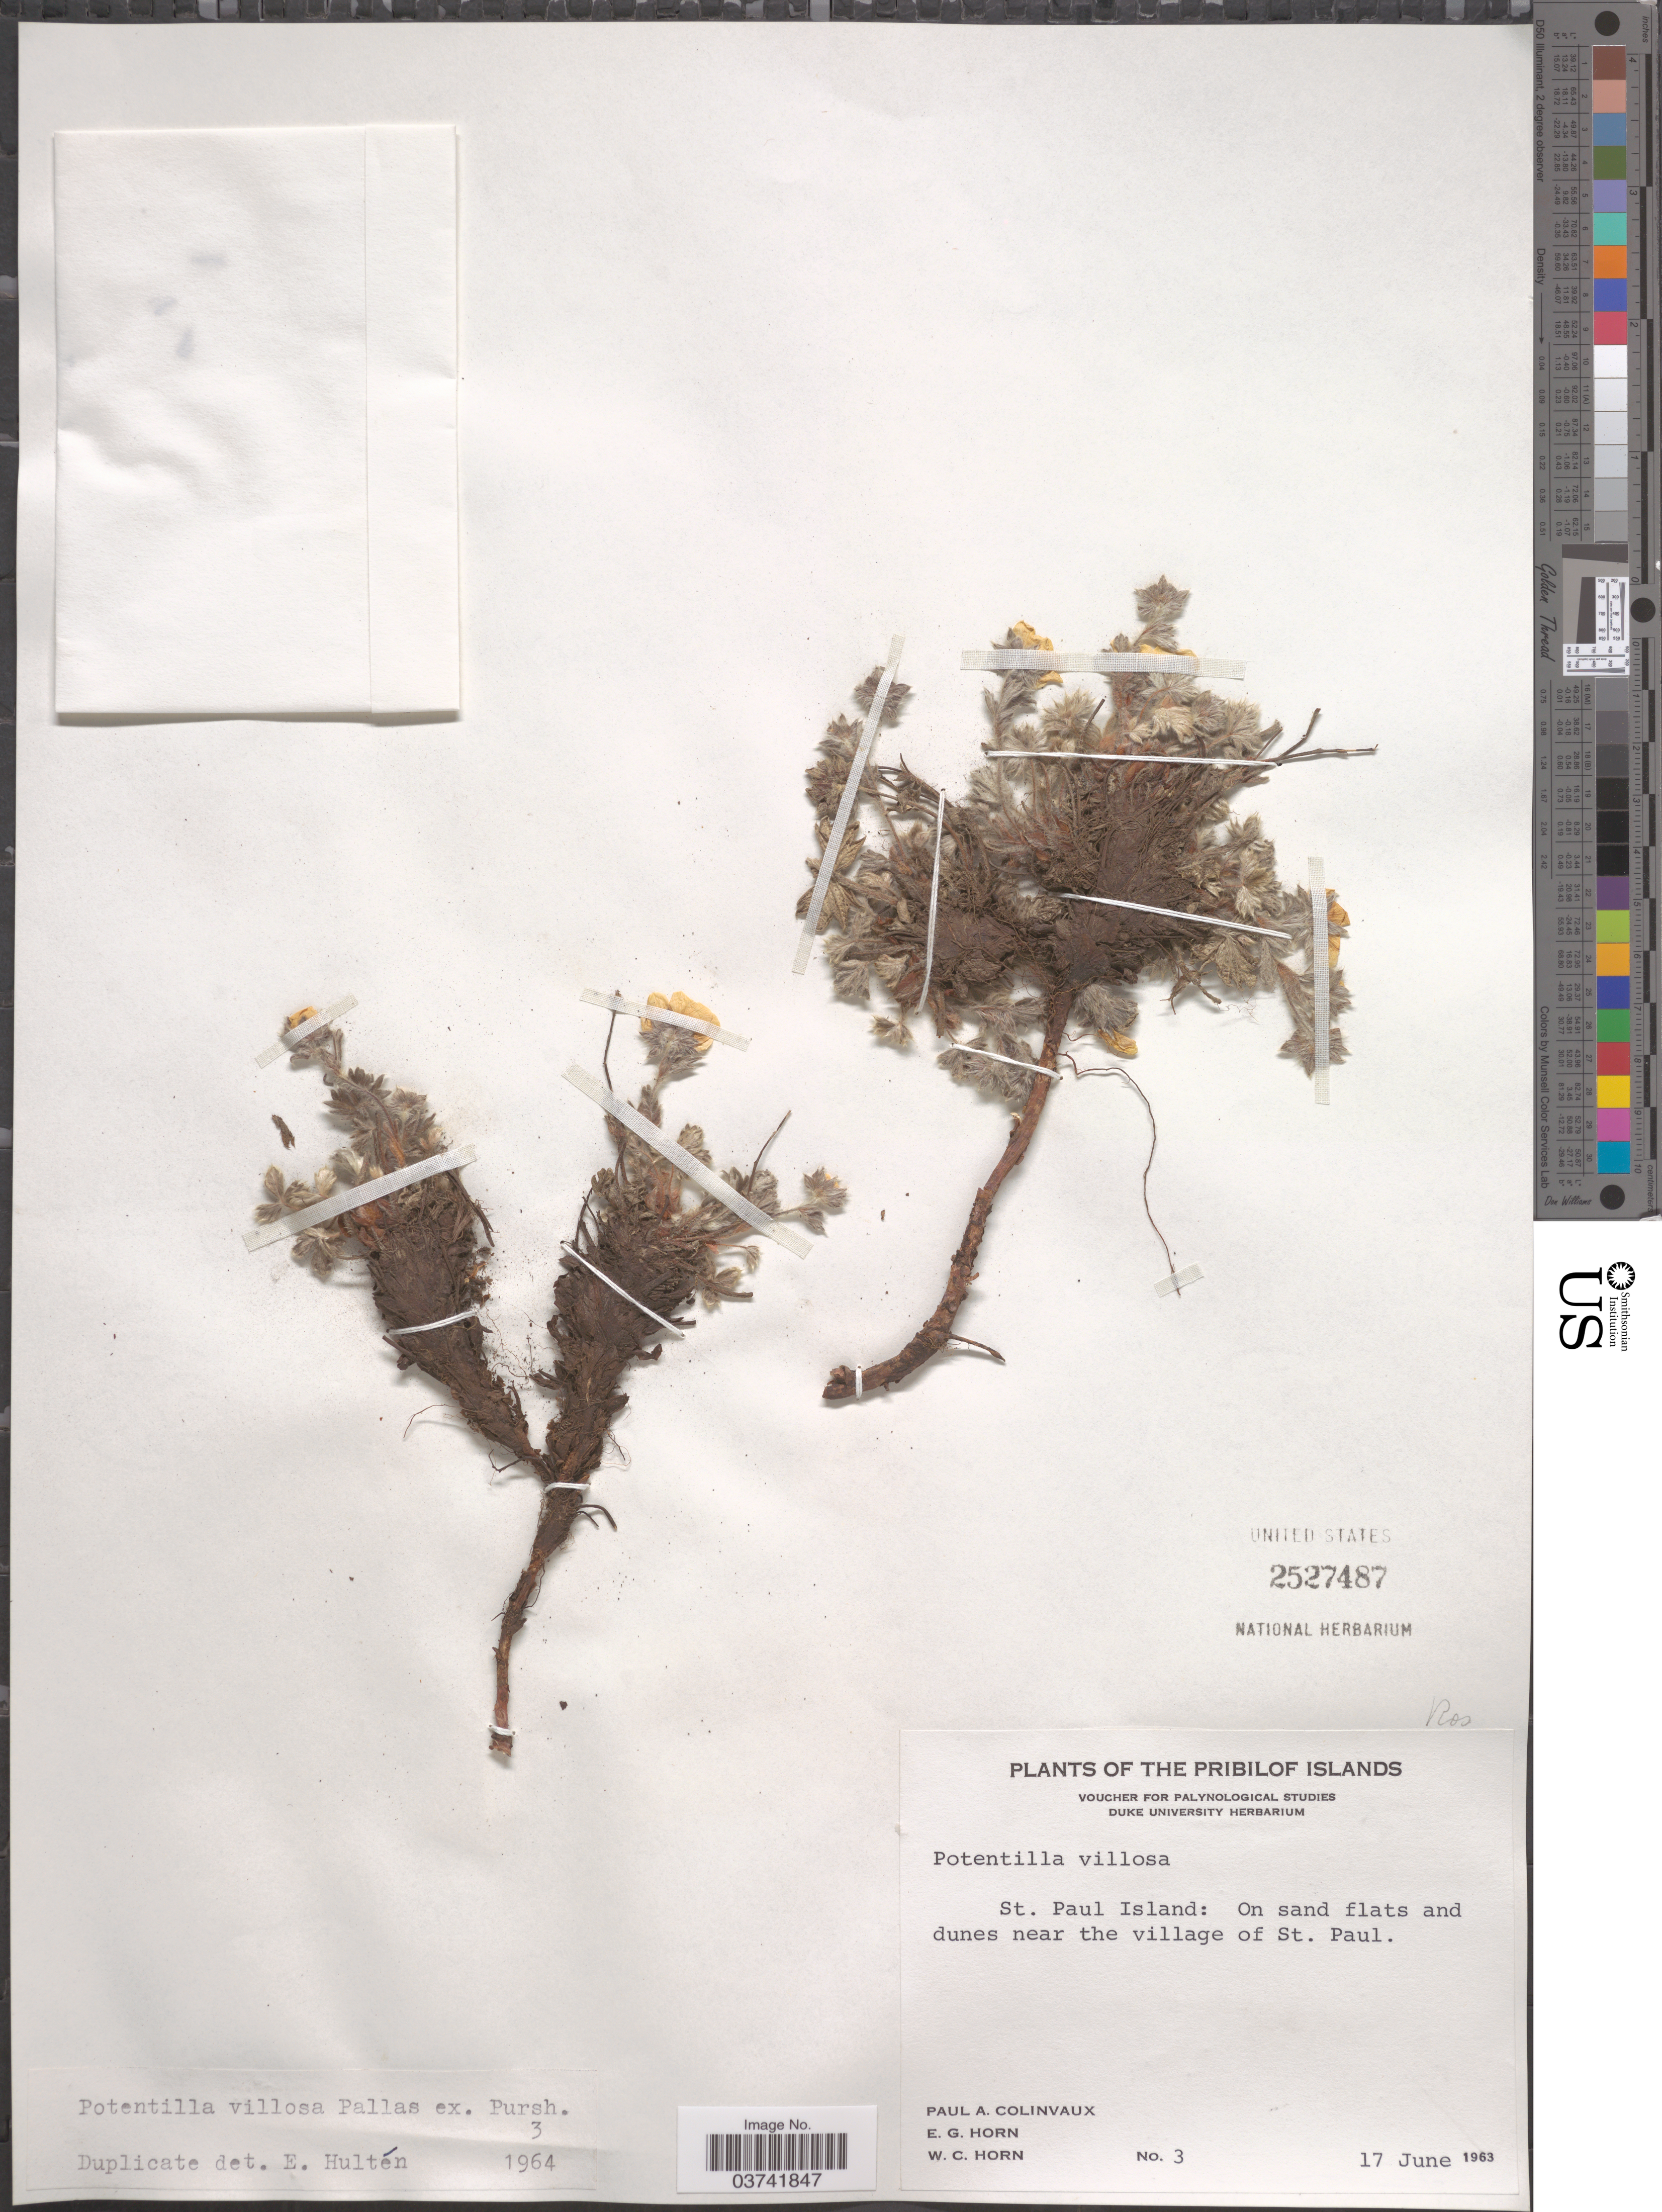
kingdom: Plantae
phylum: Tracheophyta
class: Magnoliopsida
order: Rosales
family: Rosaceae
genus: Potentilla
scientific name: Potentilla villosa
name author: Pall. ex Pursh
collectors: P. Colinvaux, E. Horn & W. Horn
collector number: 3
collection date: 1963-06-17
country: United States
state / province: Alaska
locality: Pribilof Islands. St. Paul Island: On sand flats and dunes near village of St. Paul.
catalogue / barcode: US 2527487